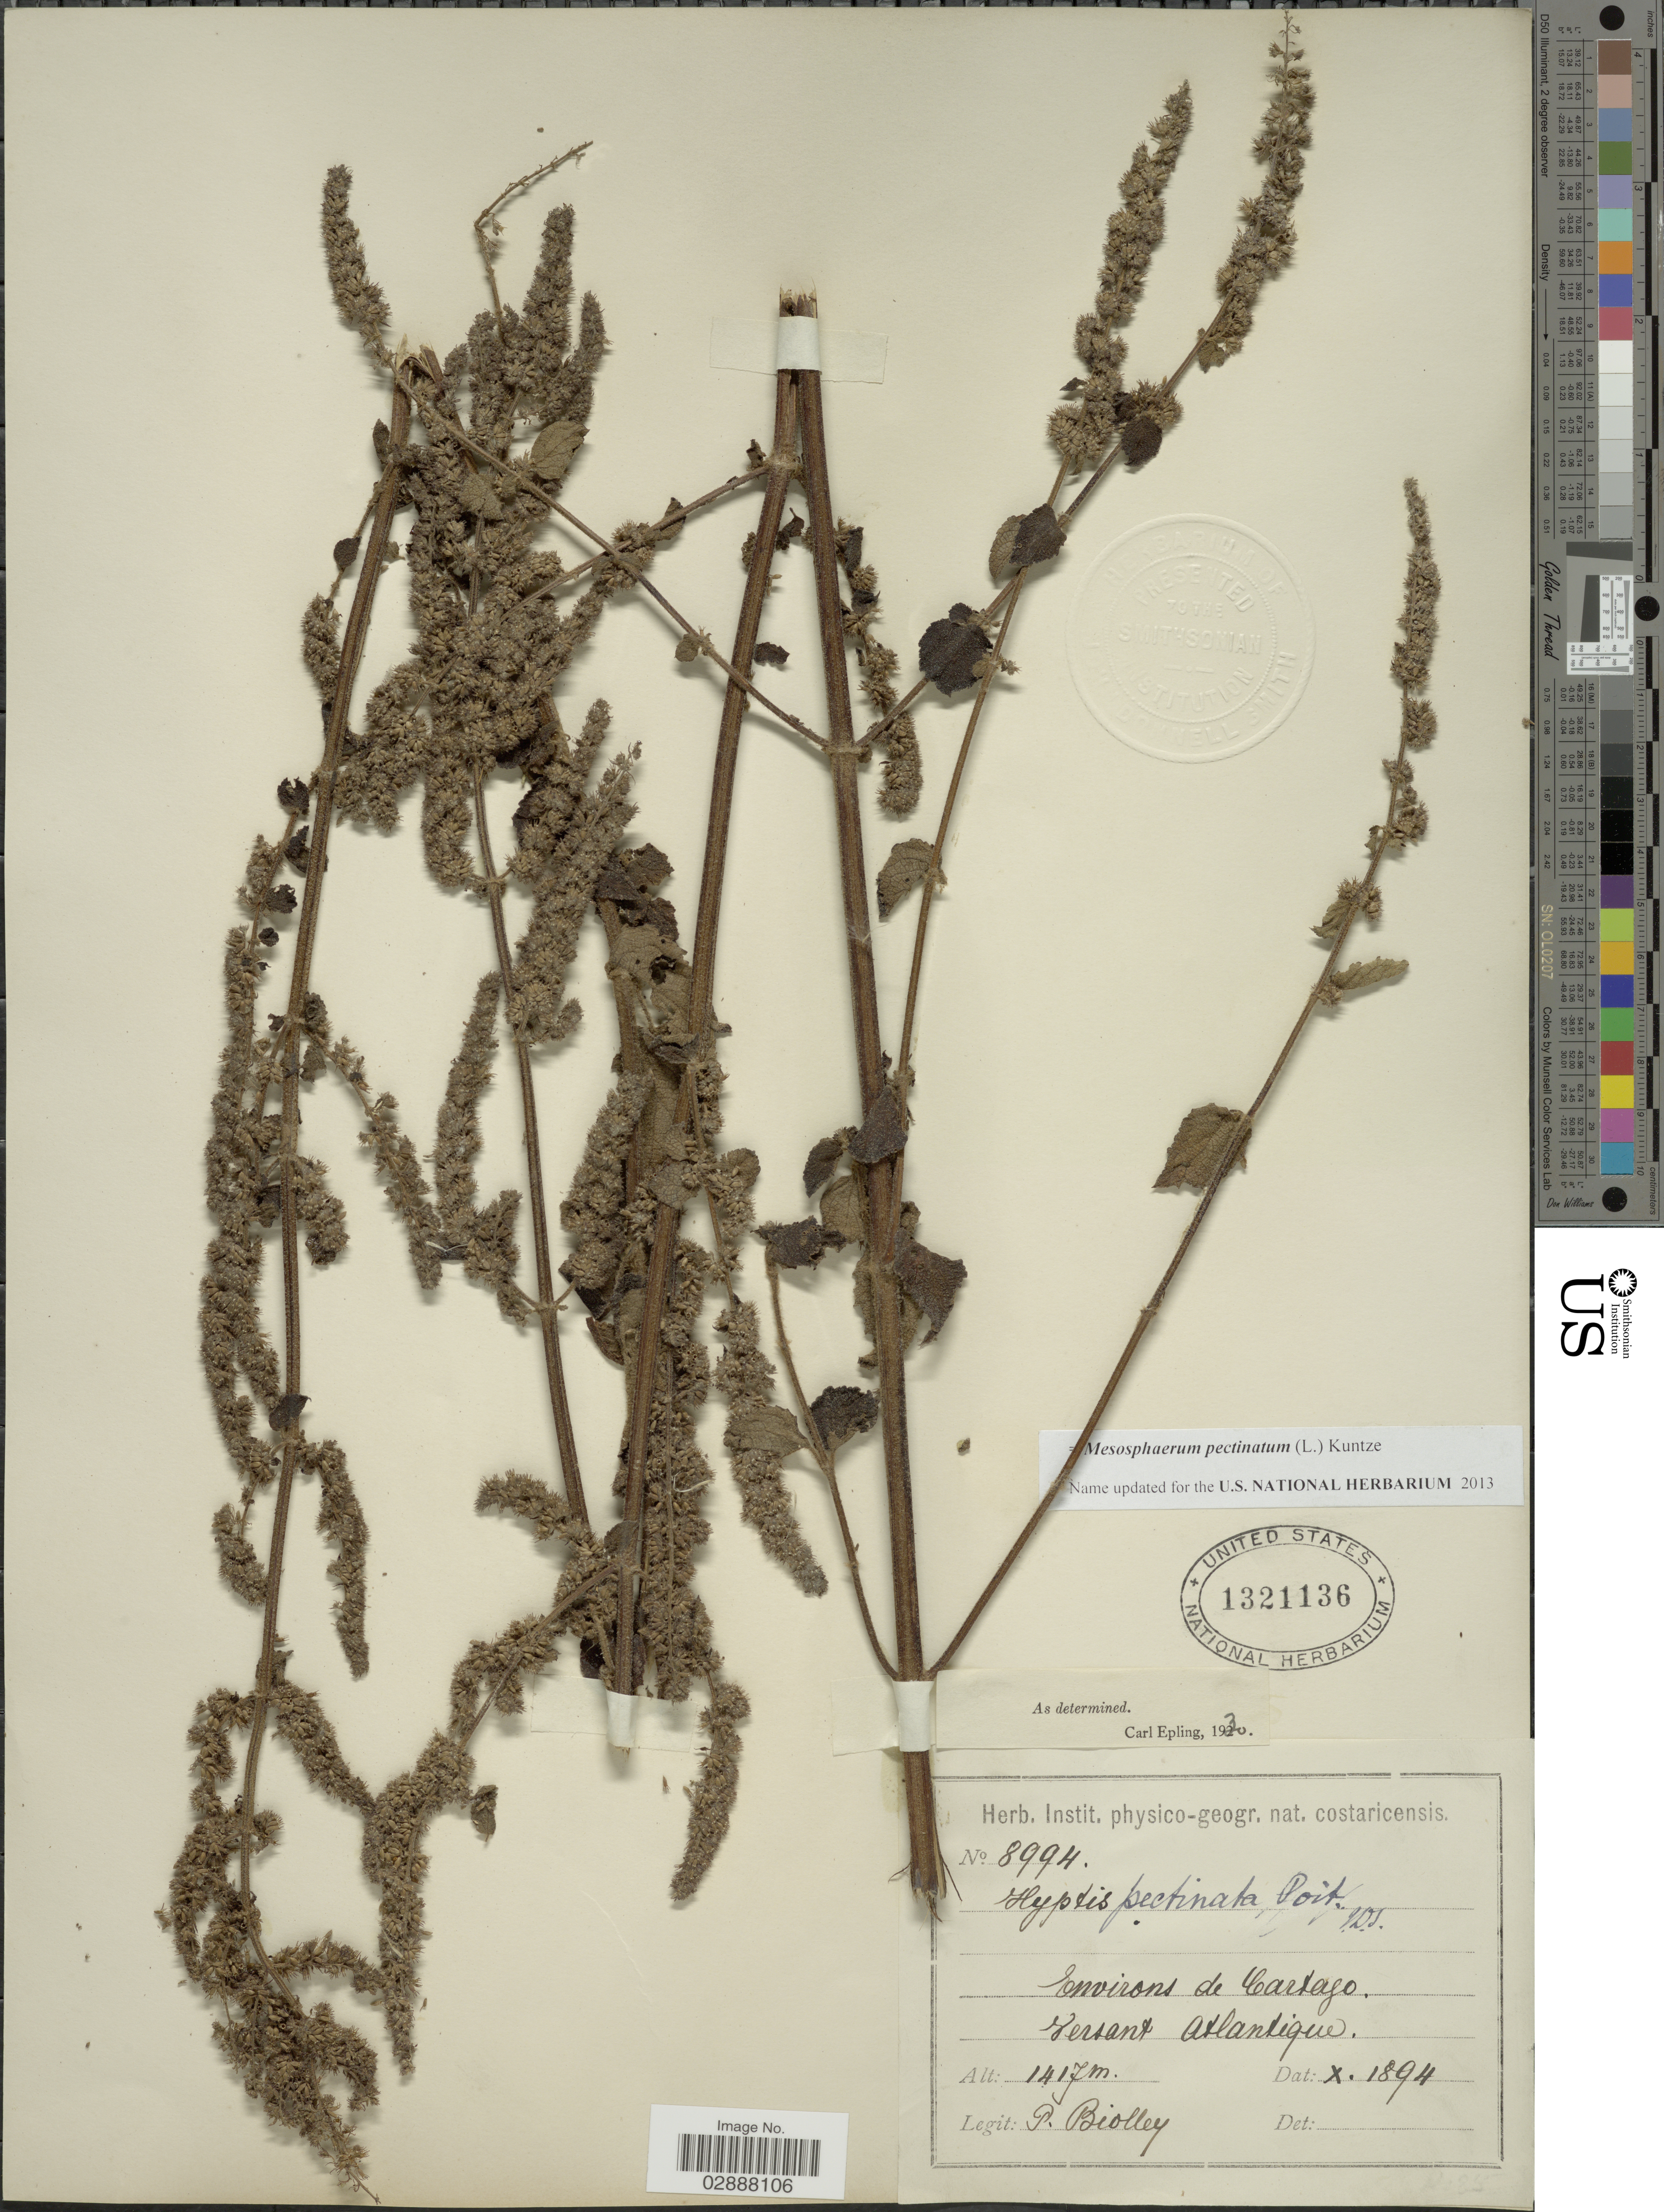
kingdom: Plantae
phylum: Tracheophyta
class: Magnoliopsida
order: Lamiales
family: Lamiaceae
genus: Mesosphaerum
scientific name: Mesosphaerum pectinatum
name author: (L.) Kuntze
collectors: P. Biolley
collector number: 8994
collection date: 1894-10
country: Costa Rica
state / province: Cartago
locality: Environs de Cartago. Versant Atlantique.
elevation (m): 1417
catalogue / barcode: US 1321136